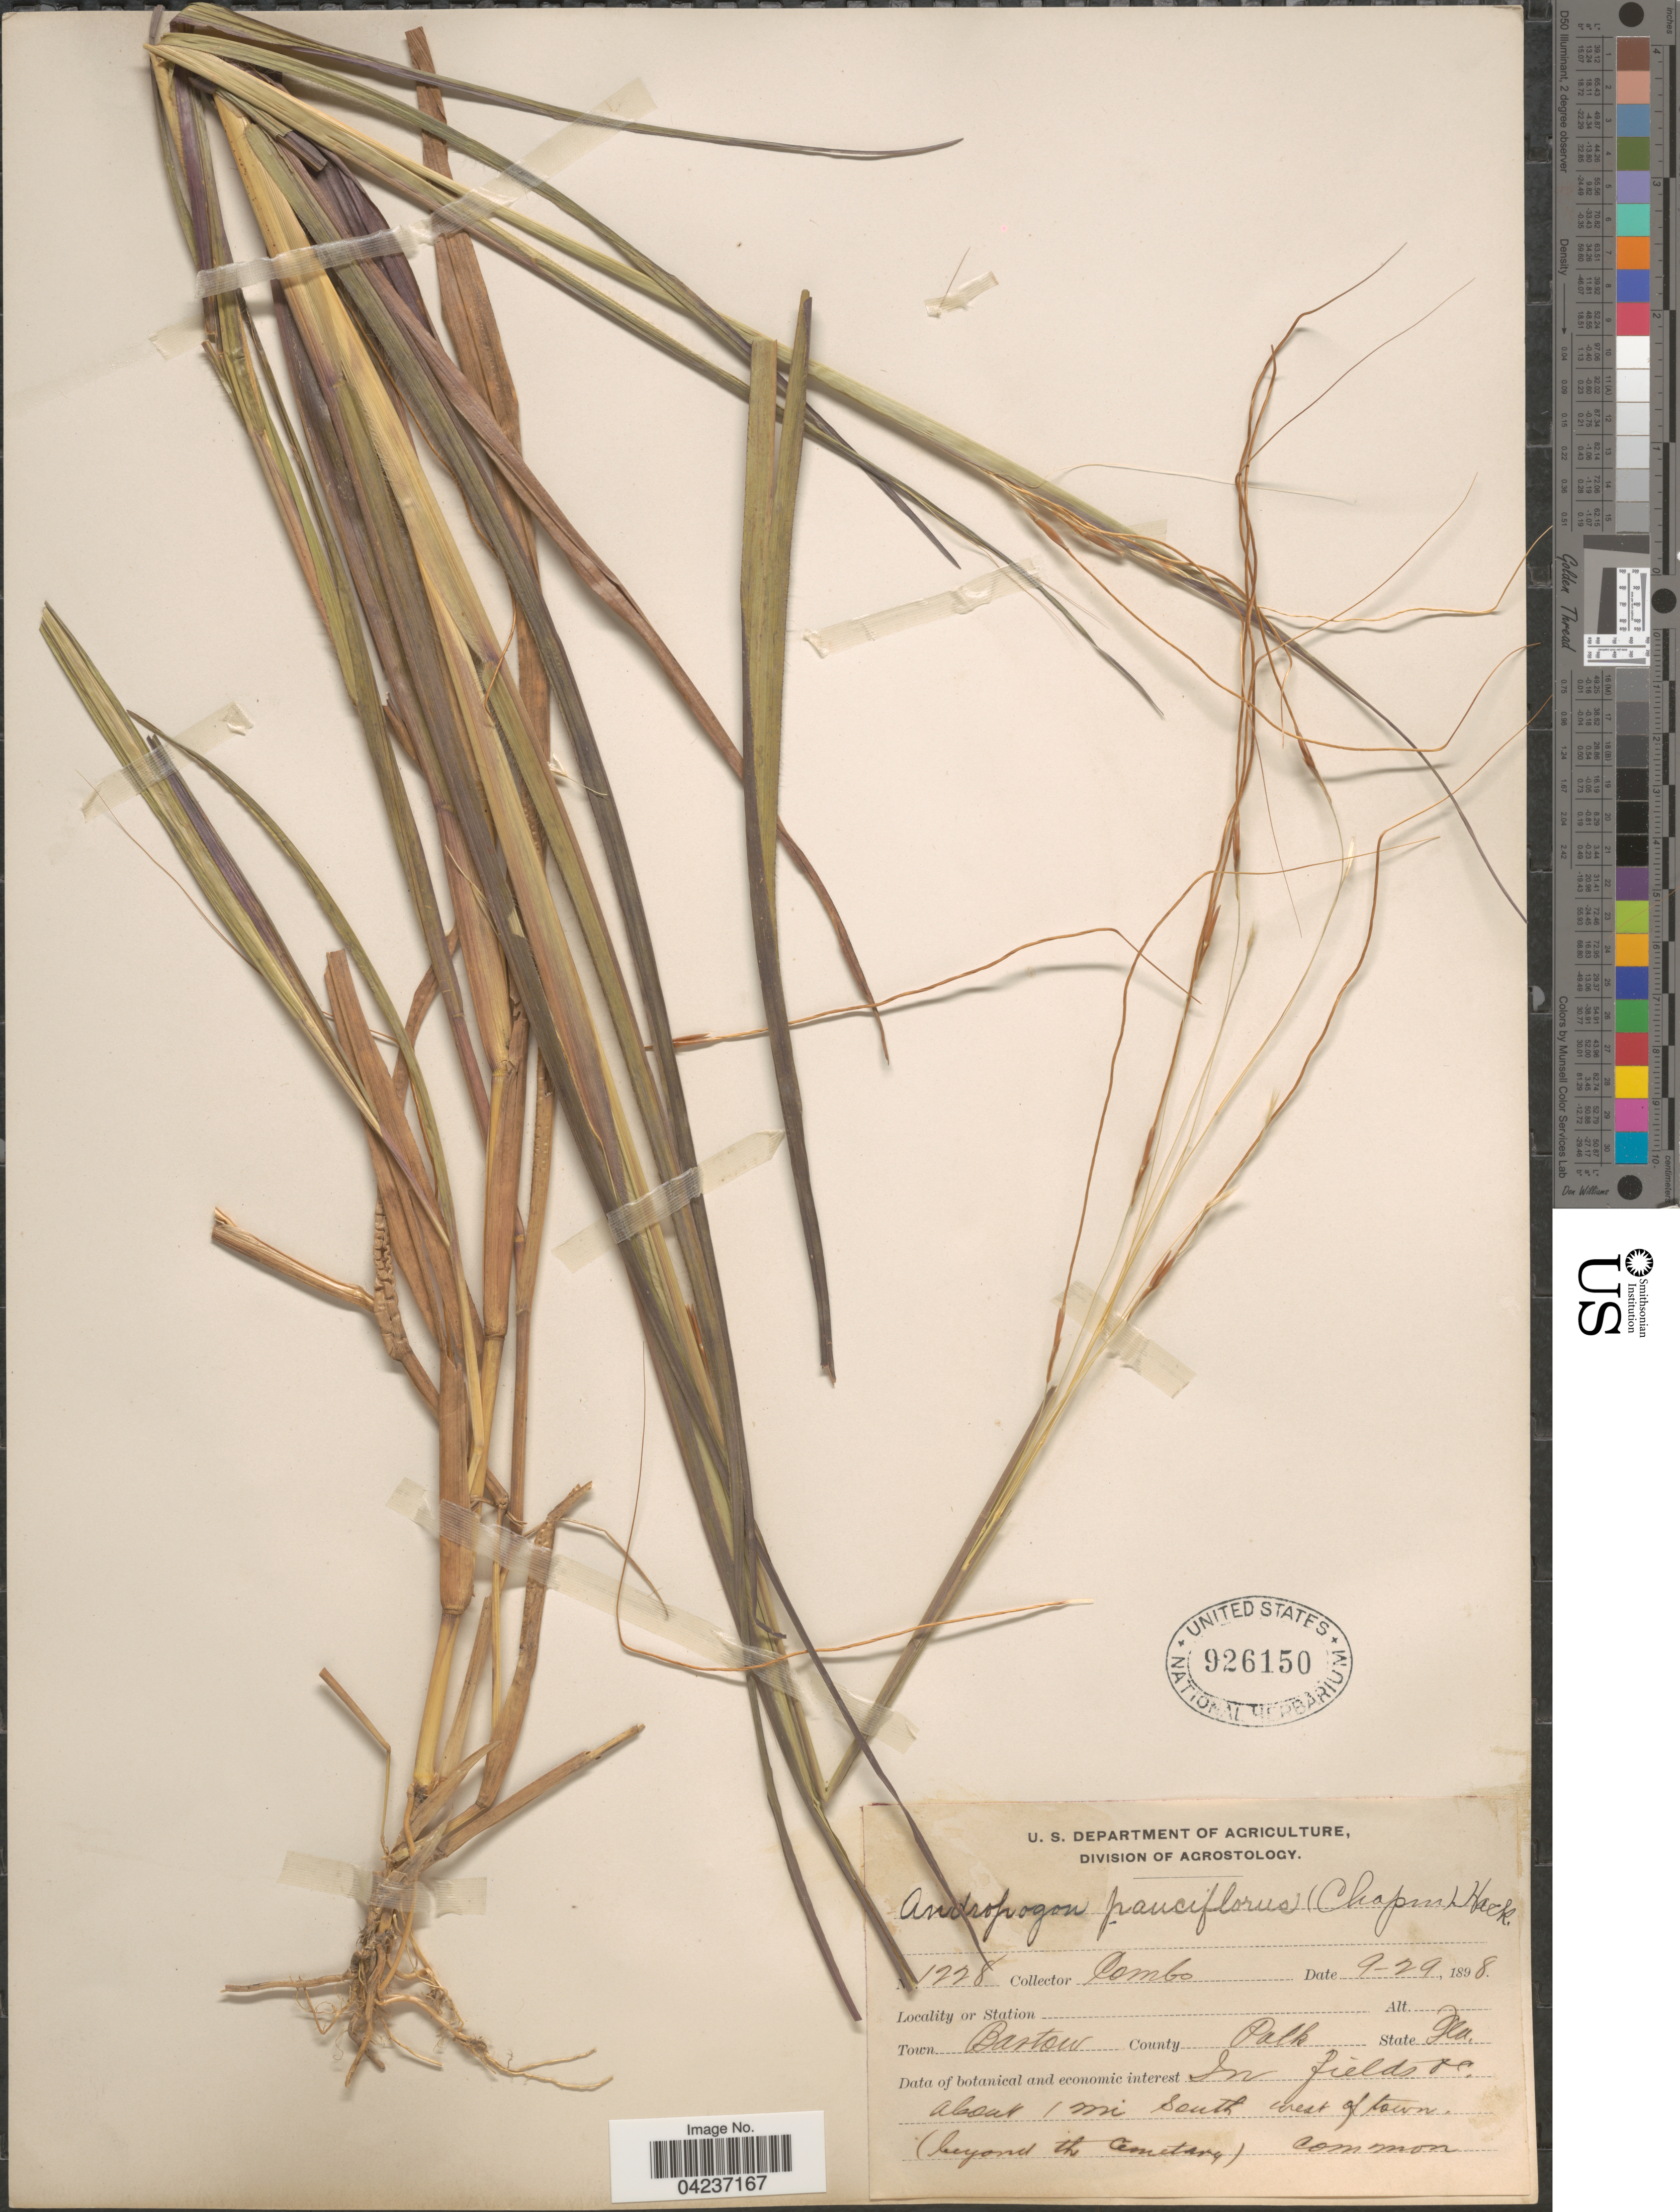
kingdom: Plantae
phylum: Tracheophyta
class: Liliopsida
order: Poales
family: Poaceae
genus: Chrysopogon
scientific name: Chrysopogon pauciflorus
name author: (Chapm.) Benth. ex Vasey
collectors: -. Combs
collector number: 1228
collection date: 1898-09-29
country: United States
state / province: Florida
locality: Town Bartow. County Polk. In fields about 1 mi south west of town (beyond the cemetary).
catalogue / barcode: US 926150